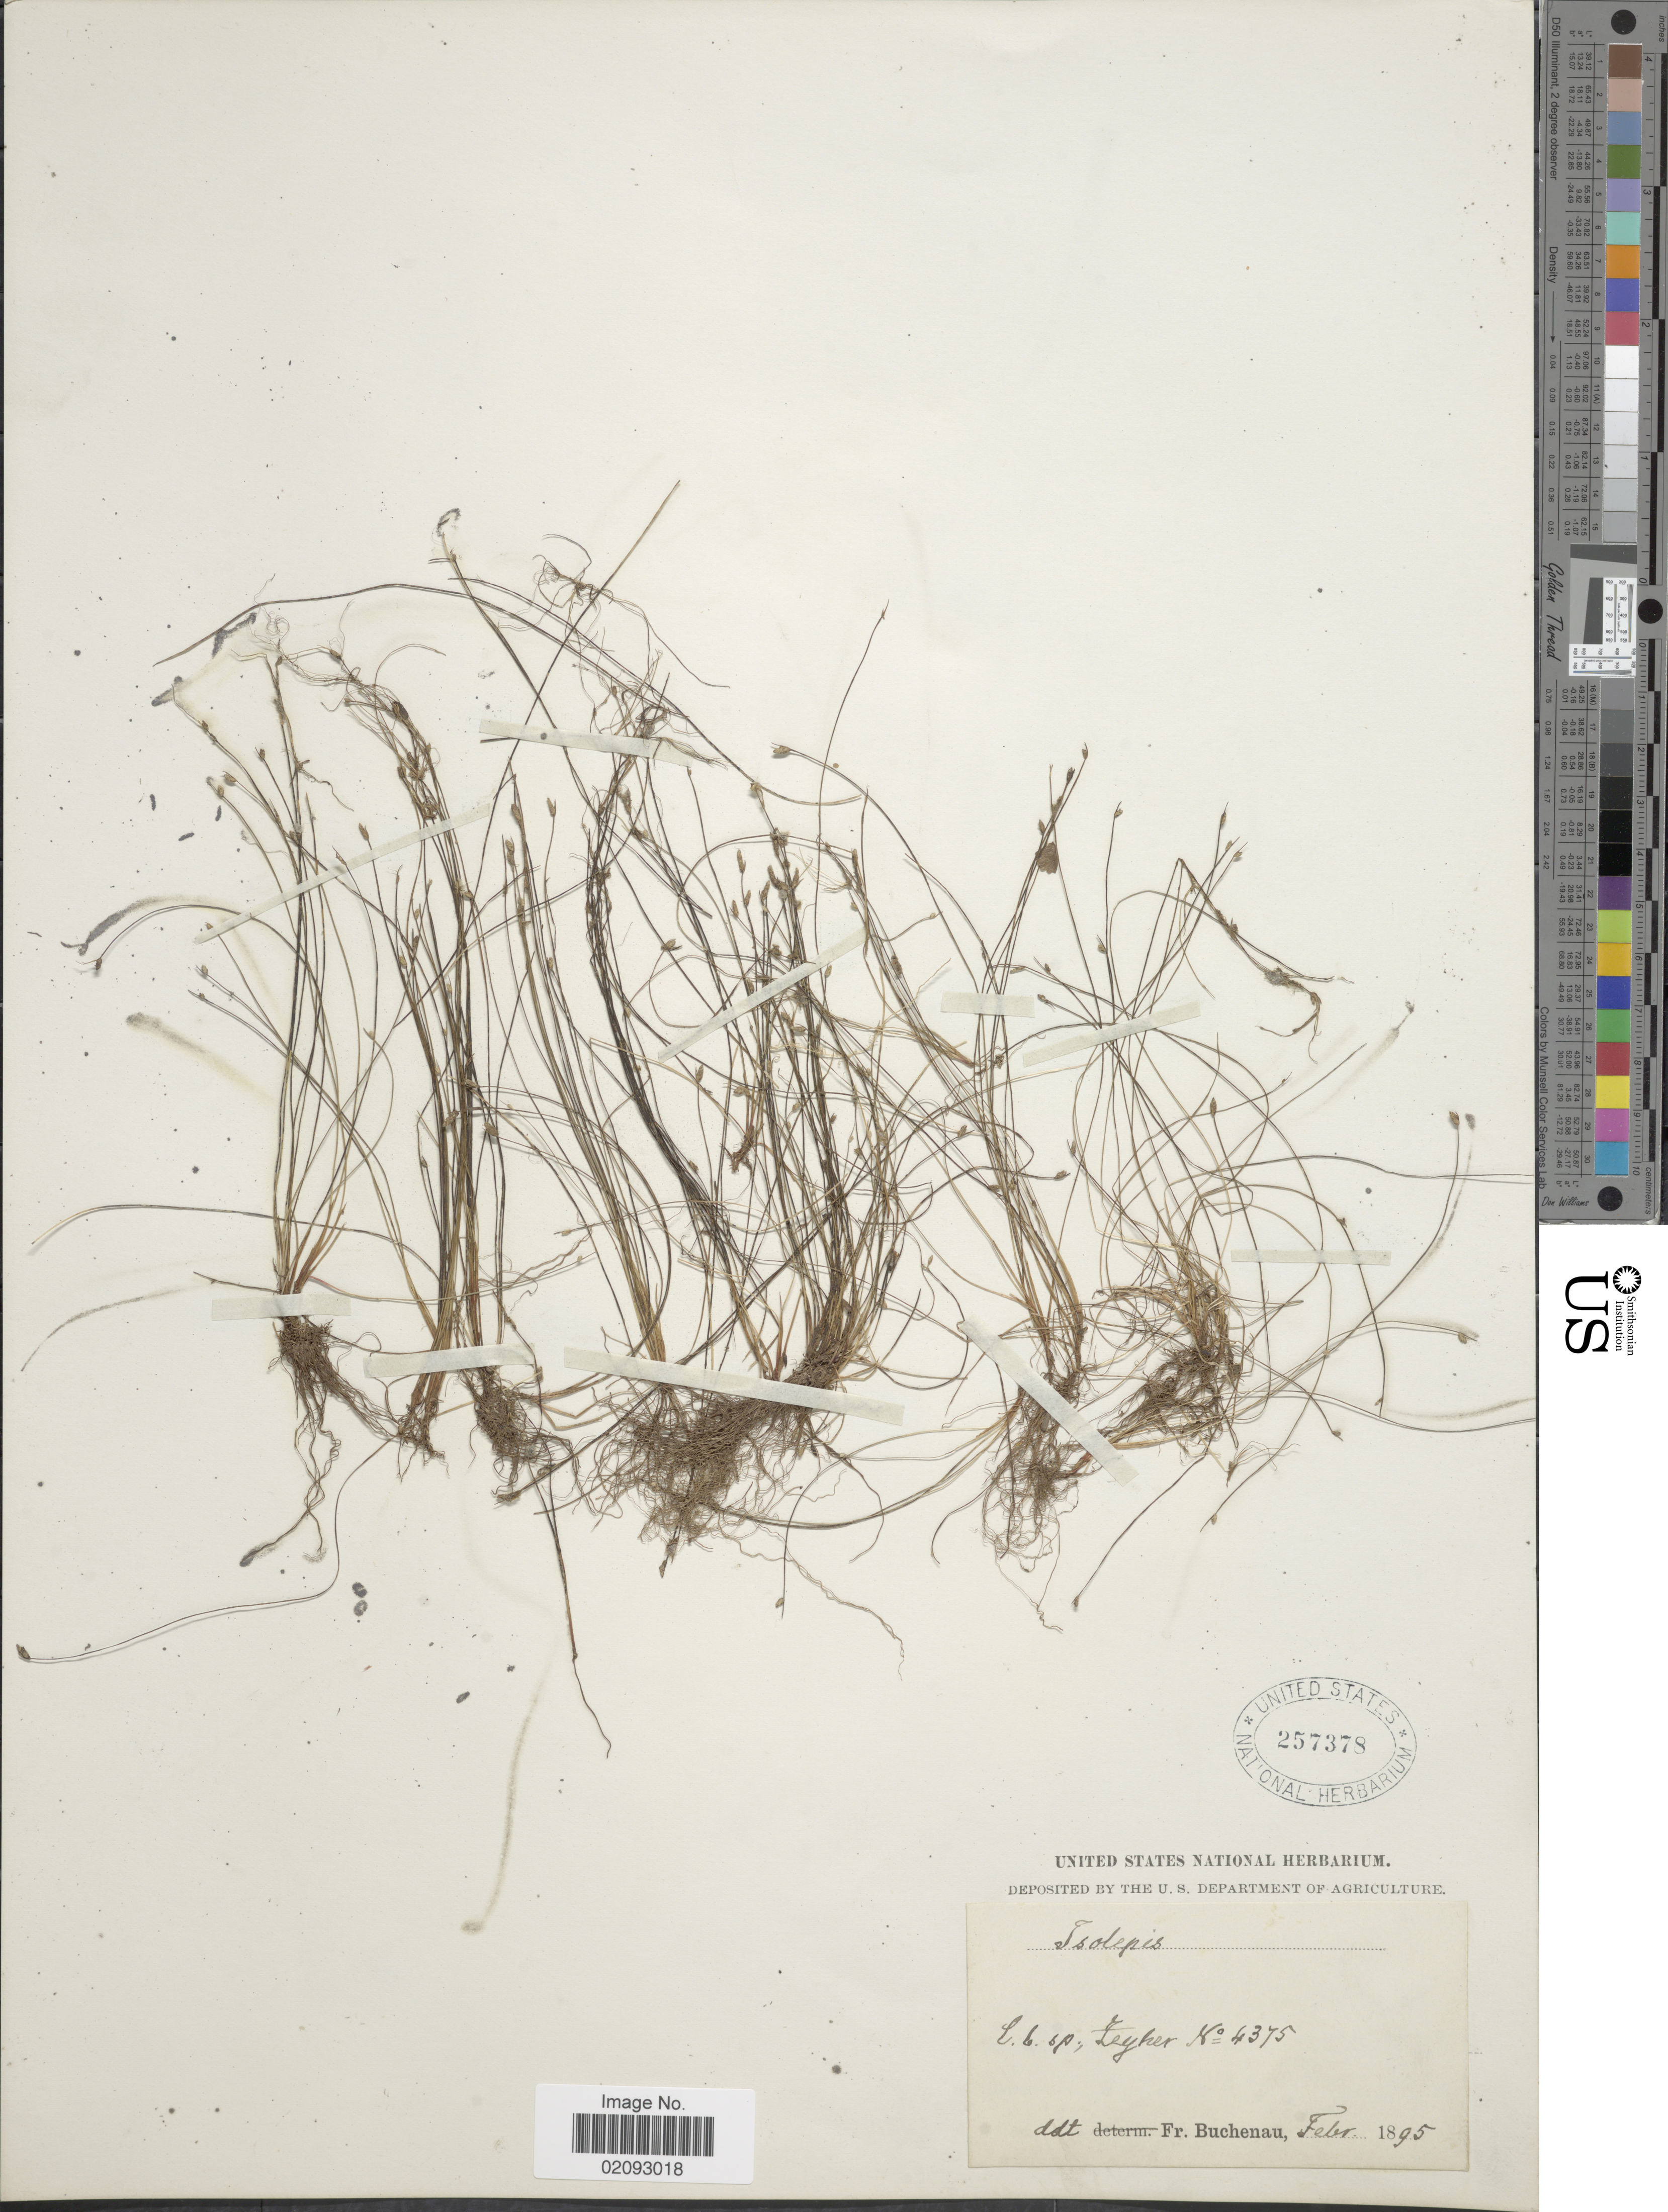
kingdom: Plantae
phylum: Tracheophyta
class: Liliopsida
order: Poales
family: Cyperaceae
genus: Isolepis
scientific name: Isolepis sp.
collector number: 4375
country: South Africa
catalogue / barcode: US 257378